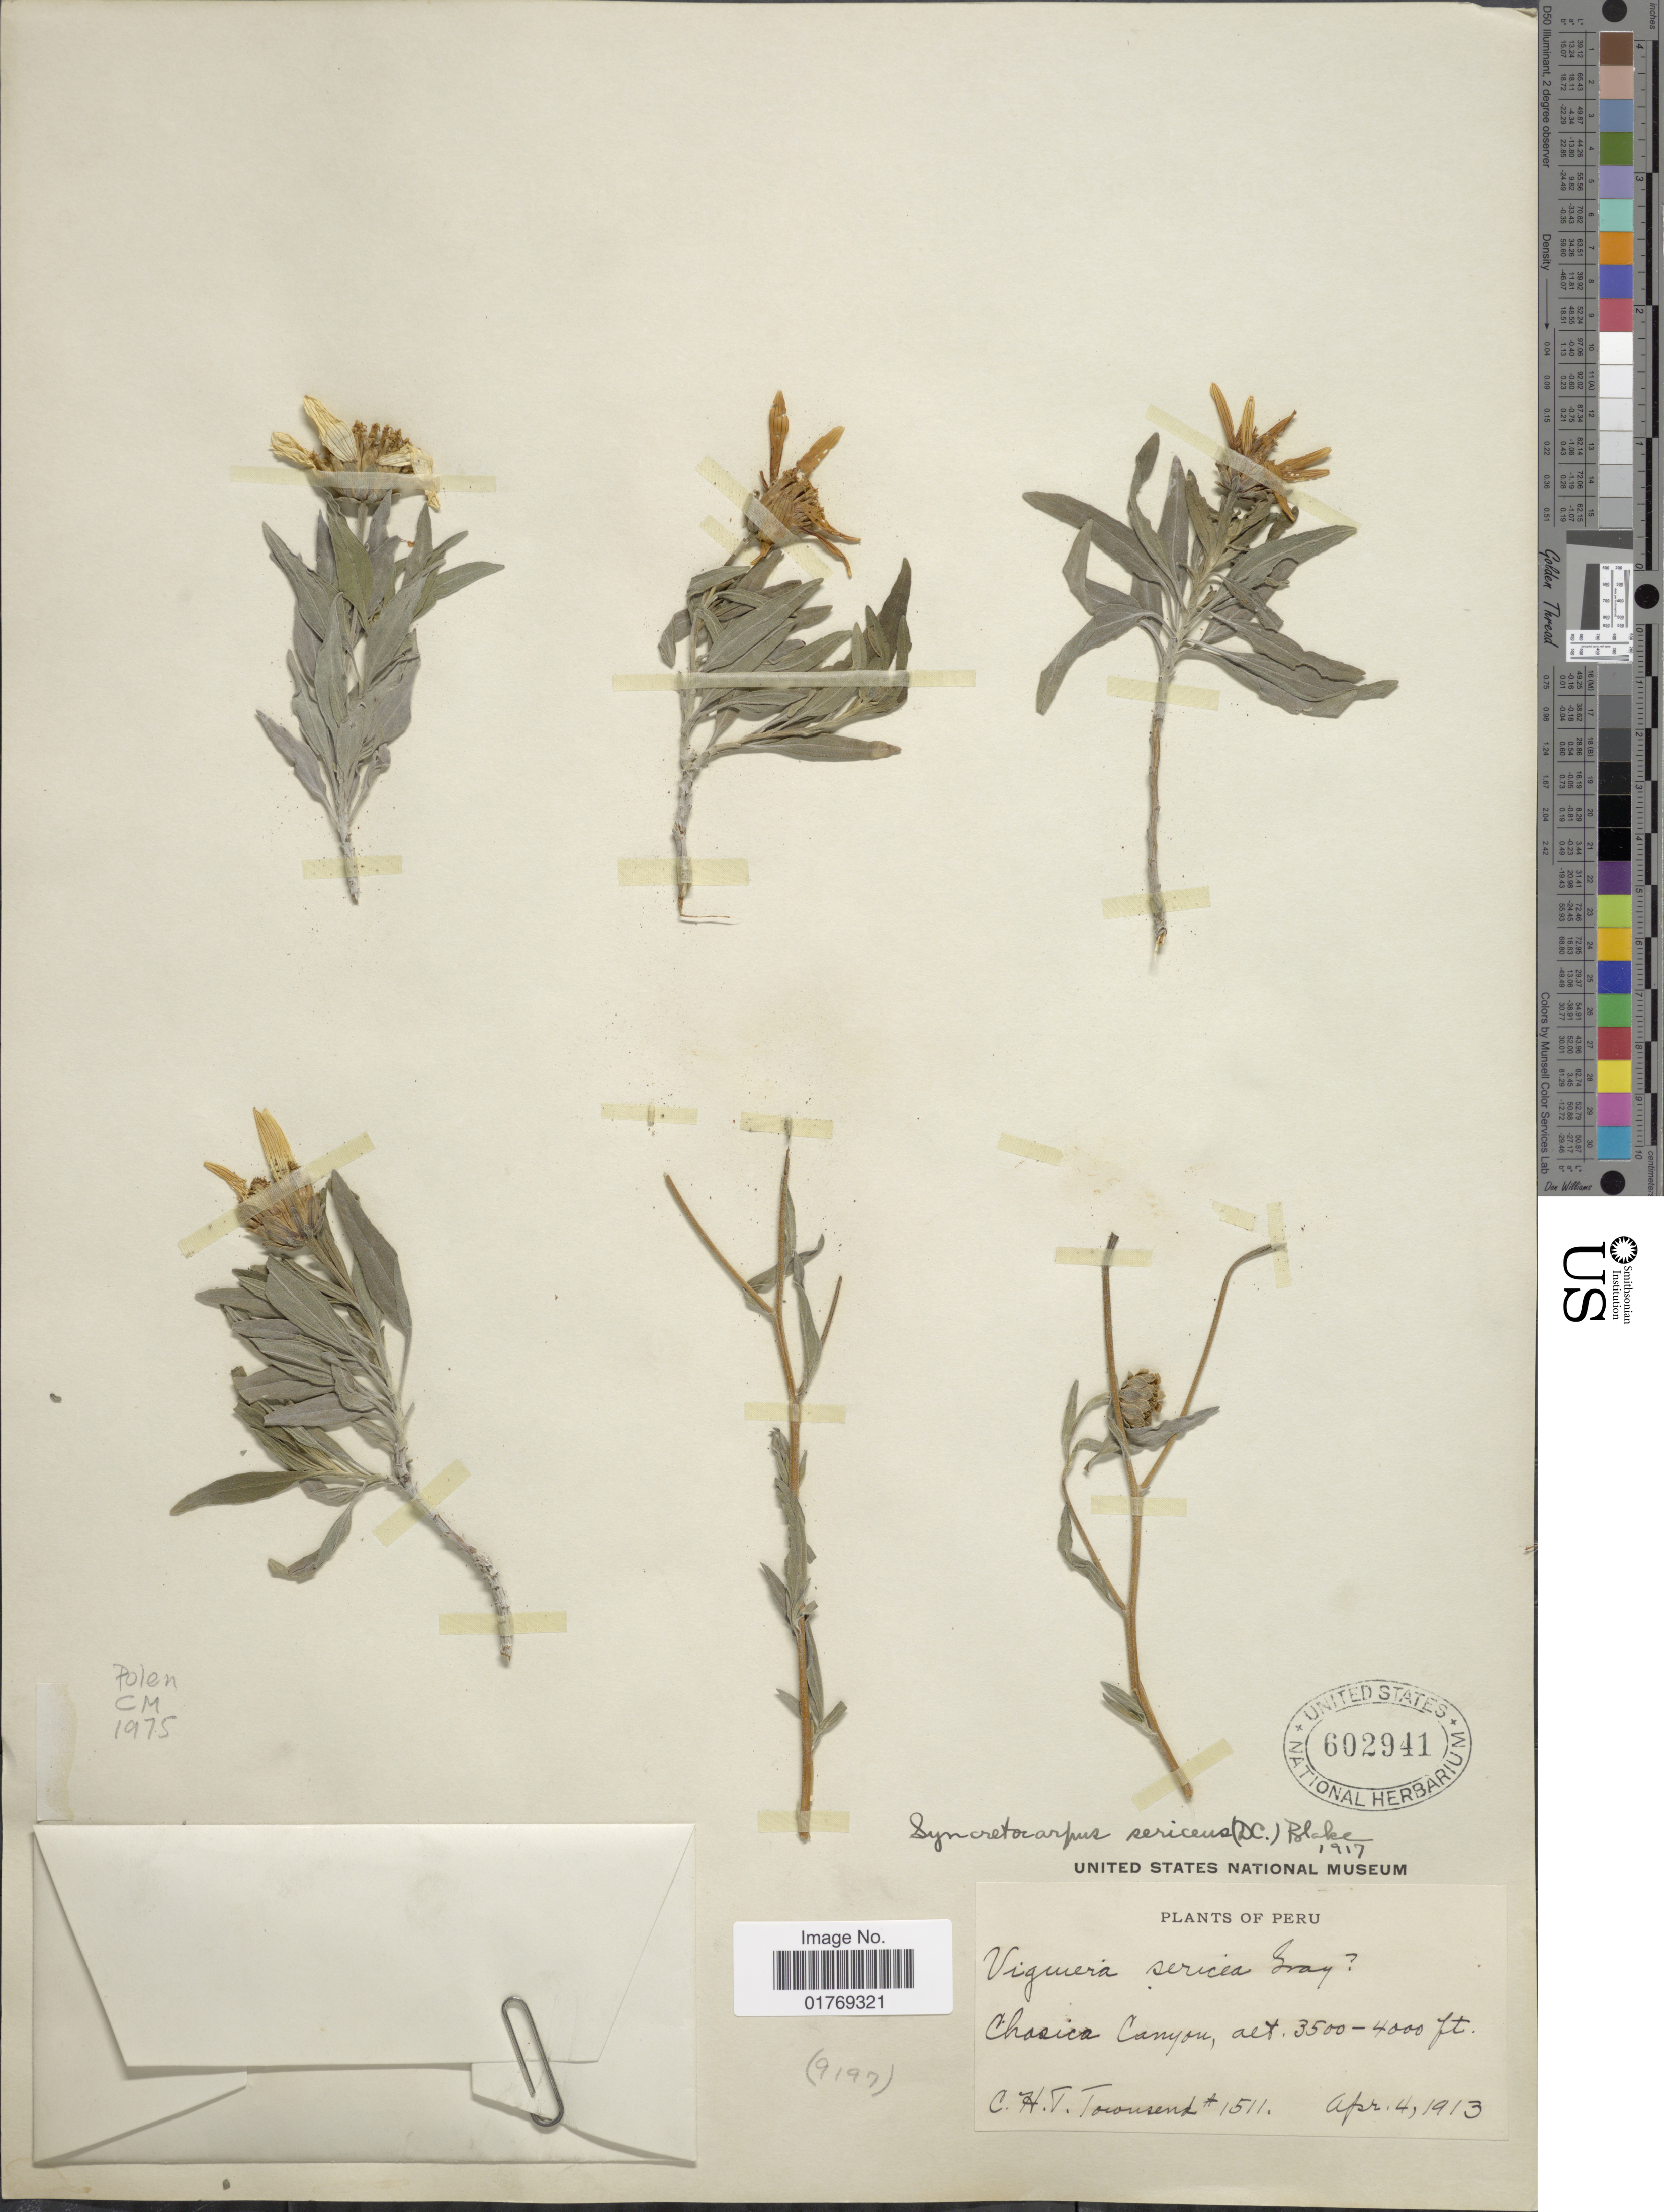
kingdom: Plantae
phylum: Tracheophyta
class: Magnoliopsida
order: Asterales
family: Asteraceae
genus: Syncretocarpus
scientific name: Syncretocarpus sericeus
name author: S.F. Blake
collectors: C. H. T. Townsend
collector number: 1511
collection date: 1913-04-04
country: Peru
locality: Chosica Canyon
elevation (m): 1067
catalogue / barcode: US 602941